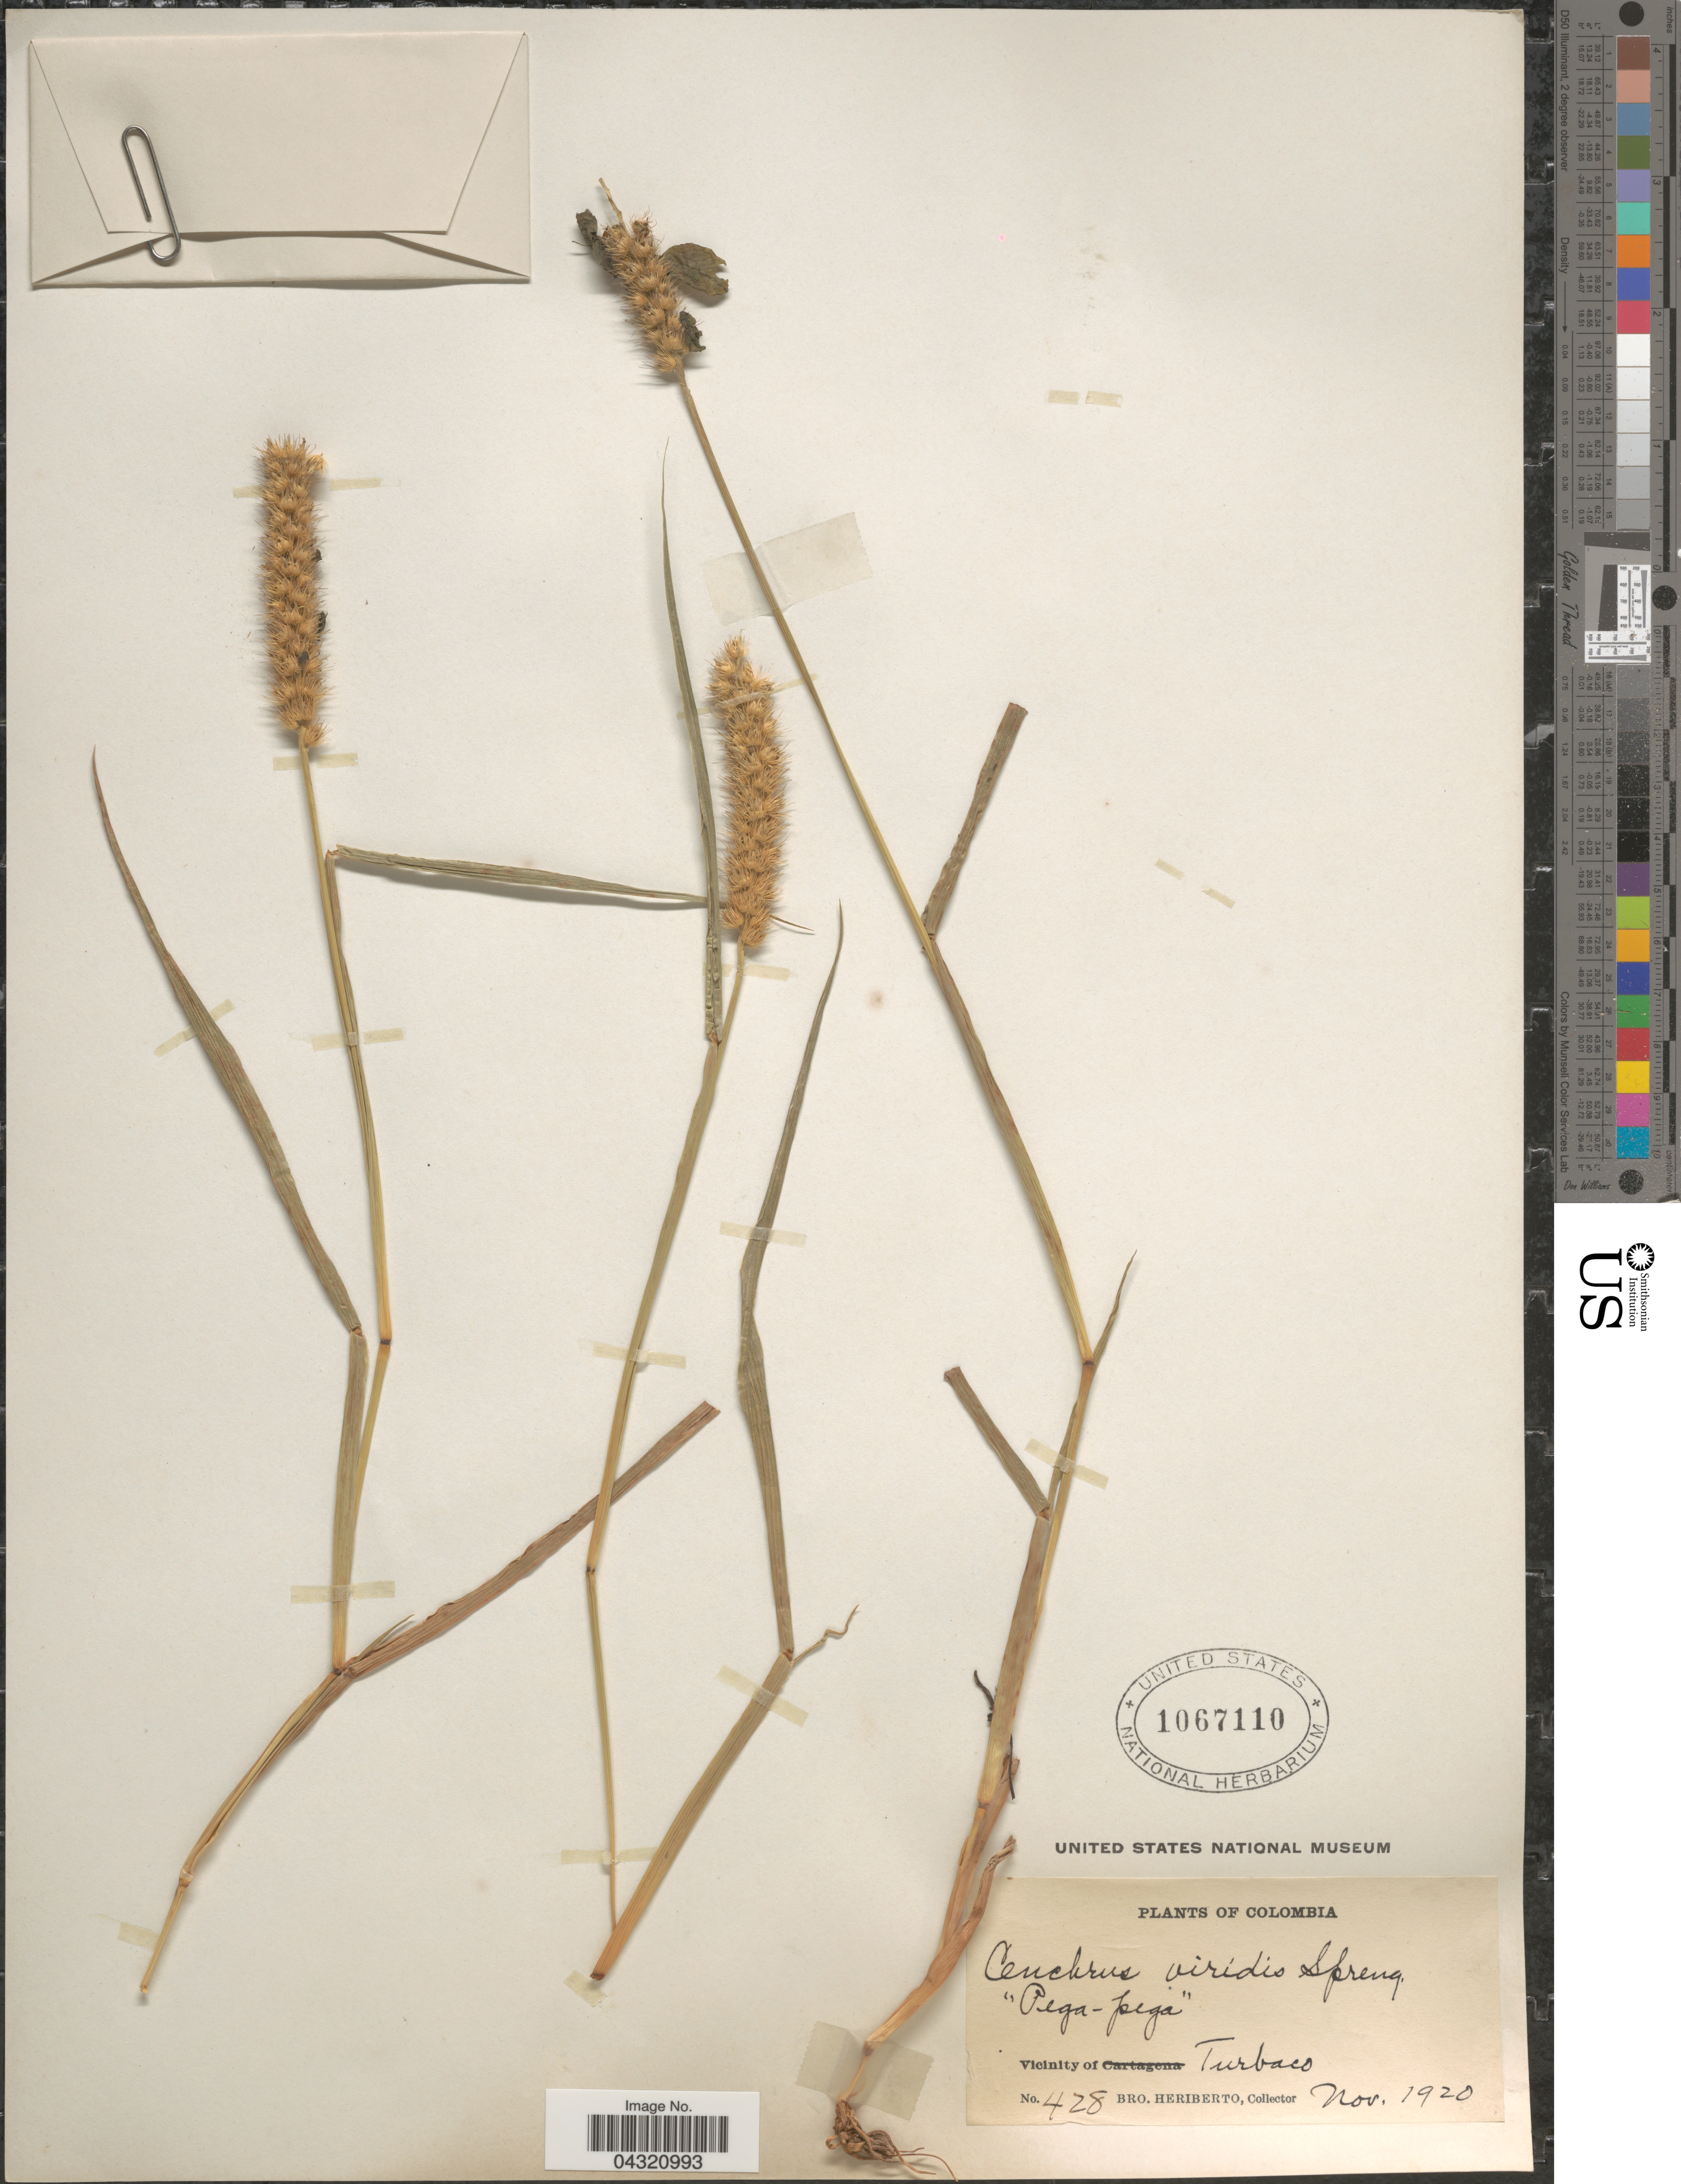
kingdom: Plantae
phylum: Tracheophyta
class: Liliopsida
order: Poales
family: Poaceae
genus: Cenchrus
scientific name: Cenchrus brownii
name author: Roem. & Schult.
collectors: B. Heriberto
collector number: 428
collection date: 1920-11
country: Colombia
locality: Vicinity of Turbaco.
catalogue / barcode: US 1067110